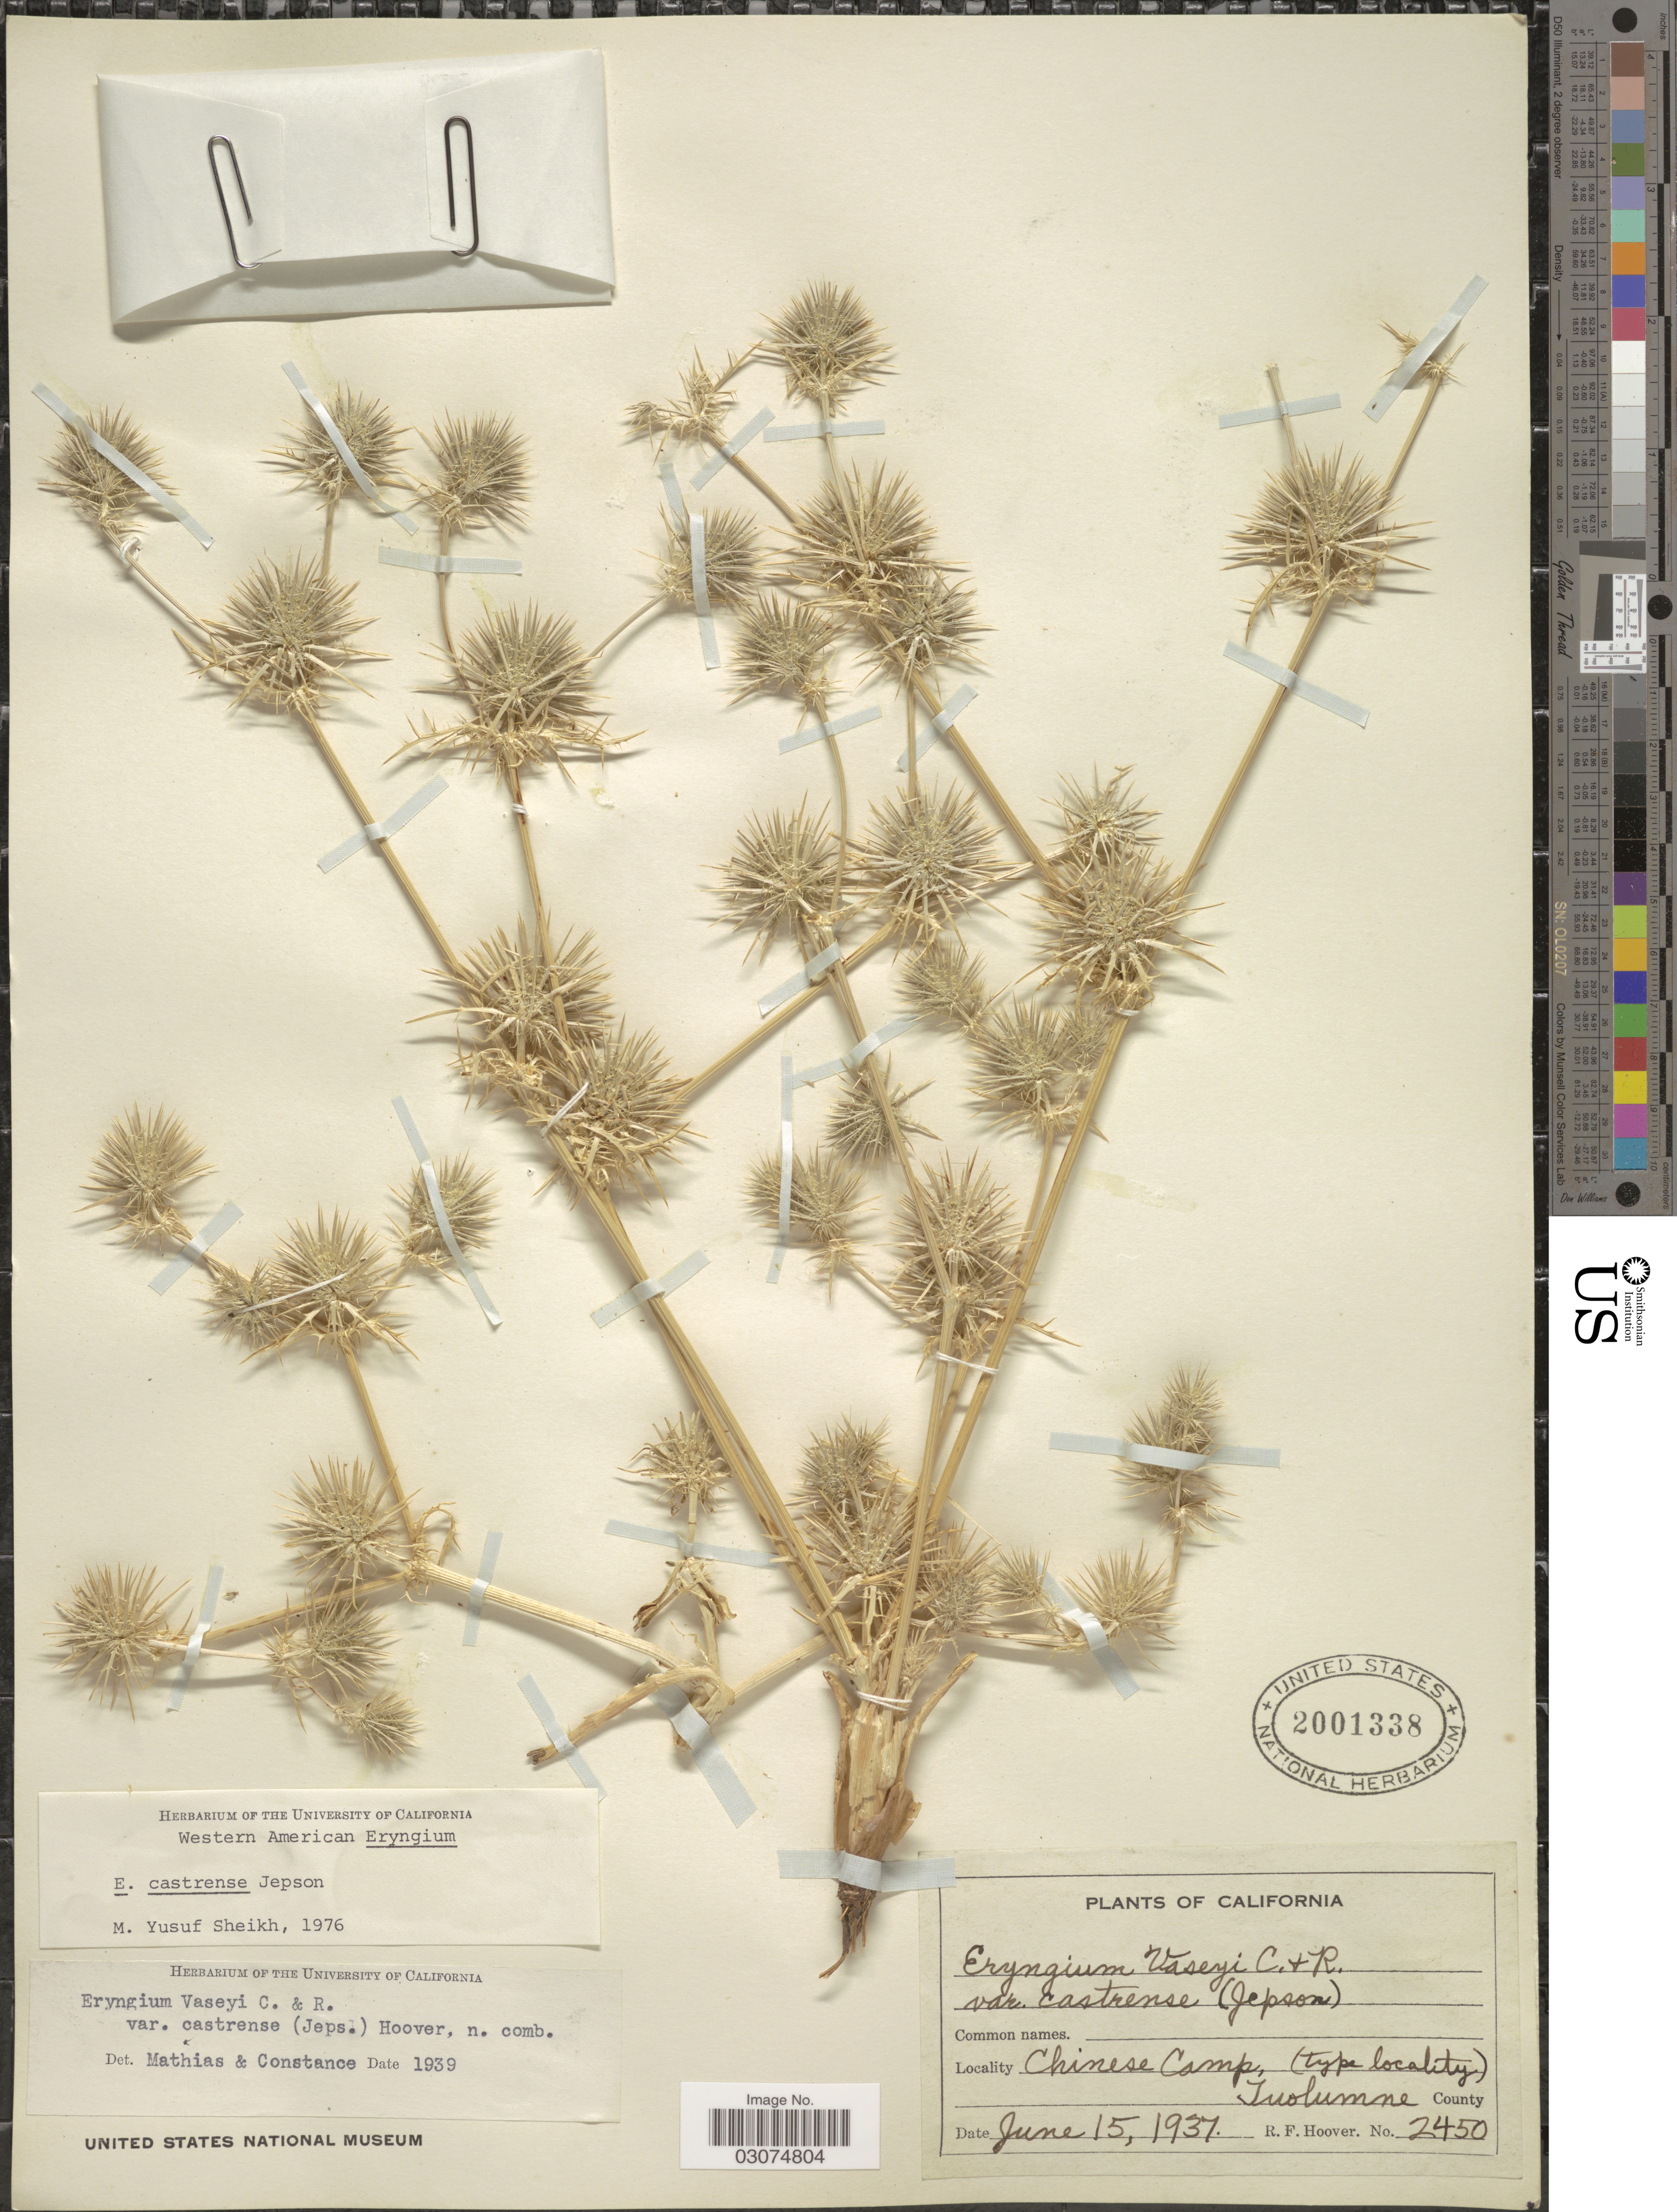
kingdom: Plantae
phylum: Tracheophyta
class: Magnoliopsida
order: Apiales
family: Apiaceae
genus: Eryngium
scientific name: Eryngium castrense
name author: Jeps.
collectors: R. F. Hoover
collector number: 2450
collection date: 1937-06-15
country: United States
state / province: California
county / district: Tuolumne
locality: Chinese Camp. Tuolumne County.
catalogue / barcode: US 2001338